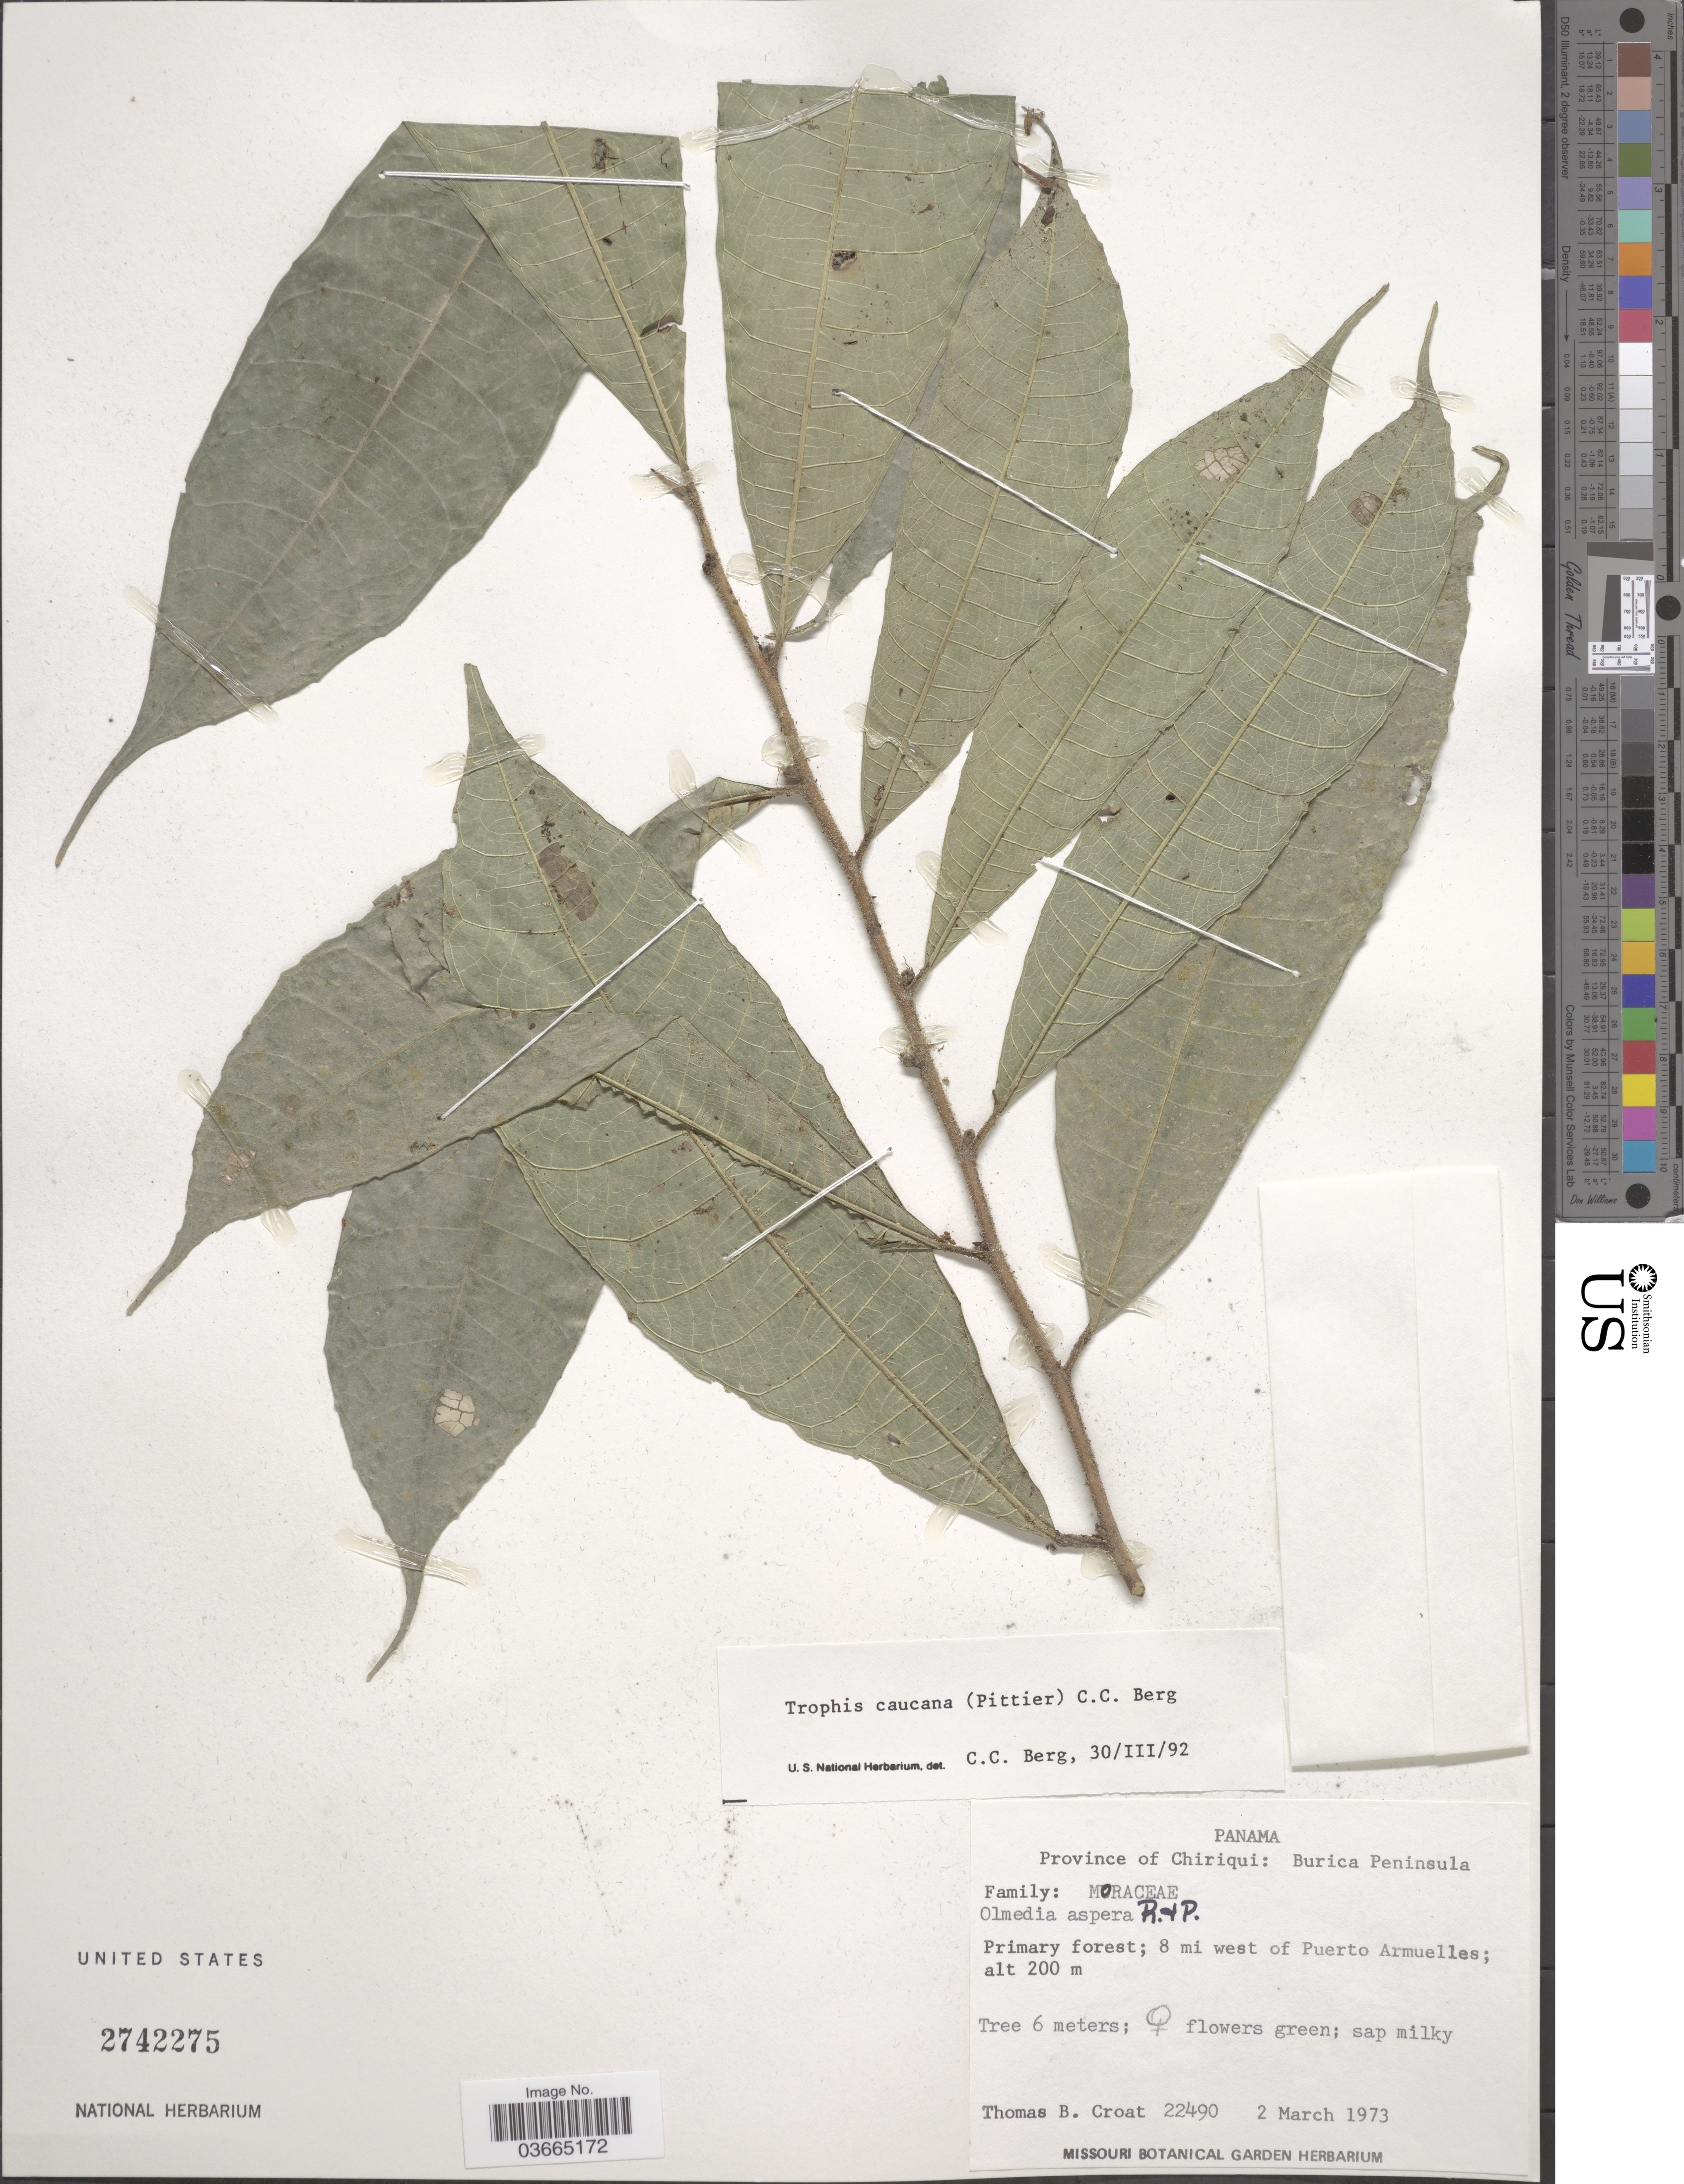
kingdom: Plantae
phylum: Tracheophyta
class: Magnoliopsida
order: Rosales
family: Moraceae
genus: Olmedia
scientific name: Olmedia aspera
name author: Ruiz & Pav.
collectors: T. B. Croat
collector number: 22490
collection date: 1973-03-02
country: Panama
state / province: Chiriqui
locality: Burica Peninsula. Primary forest; 8 mi west of Puerto Armuelles.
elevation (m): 200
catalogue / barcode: US 2742275